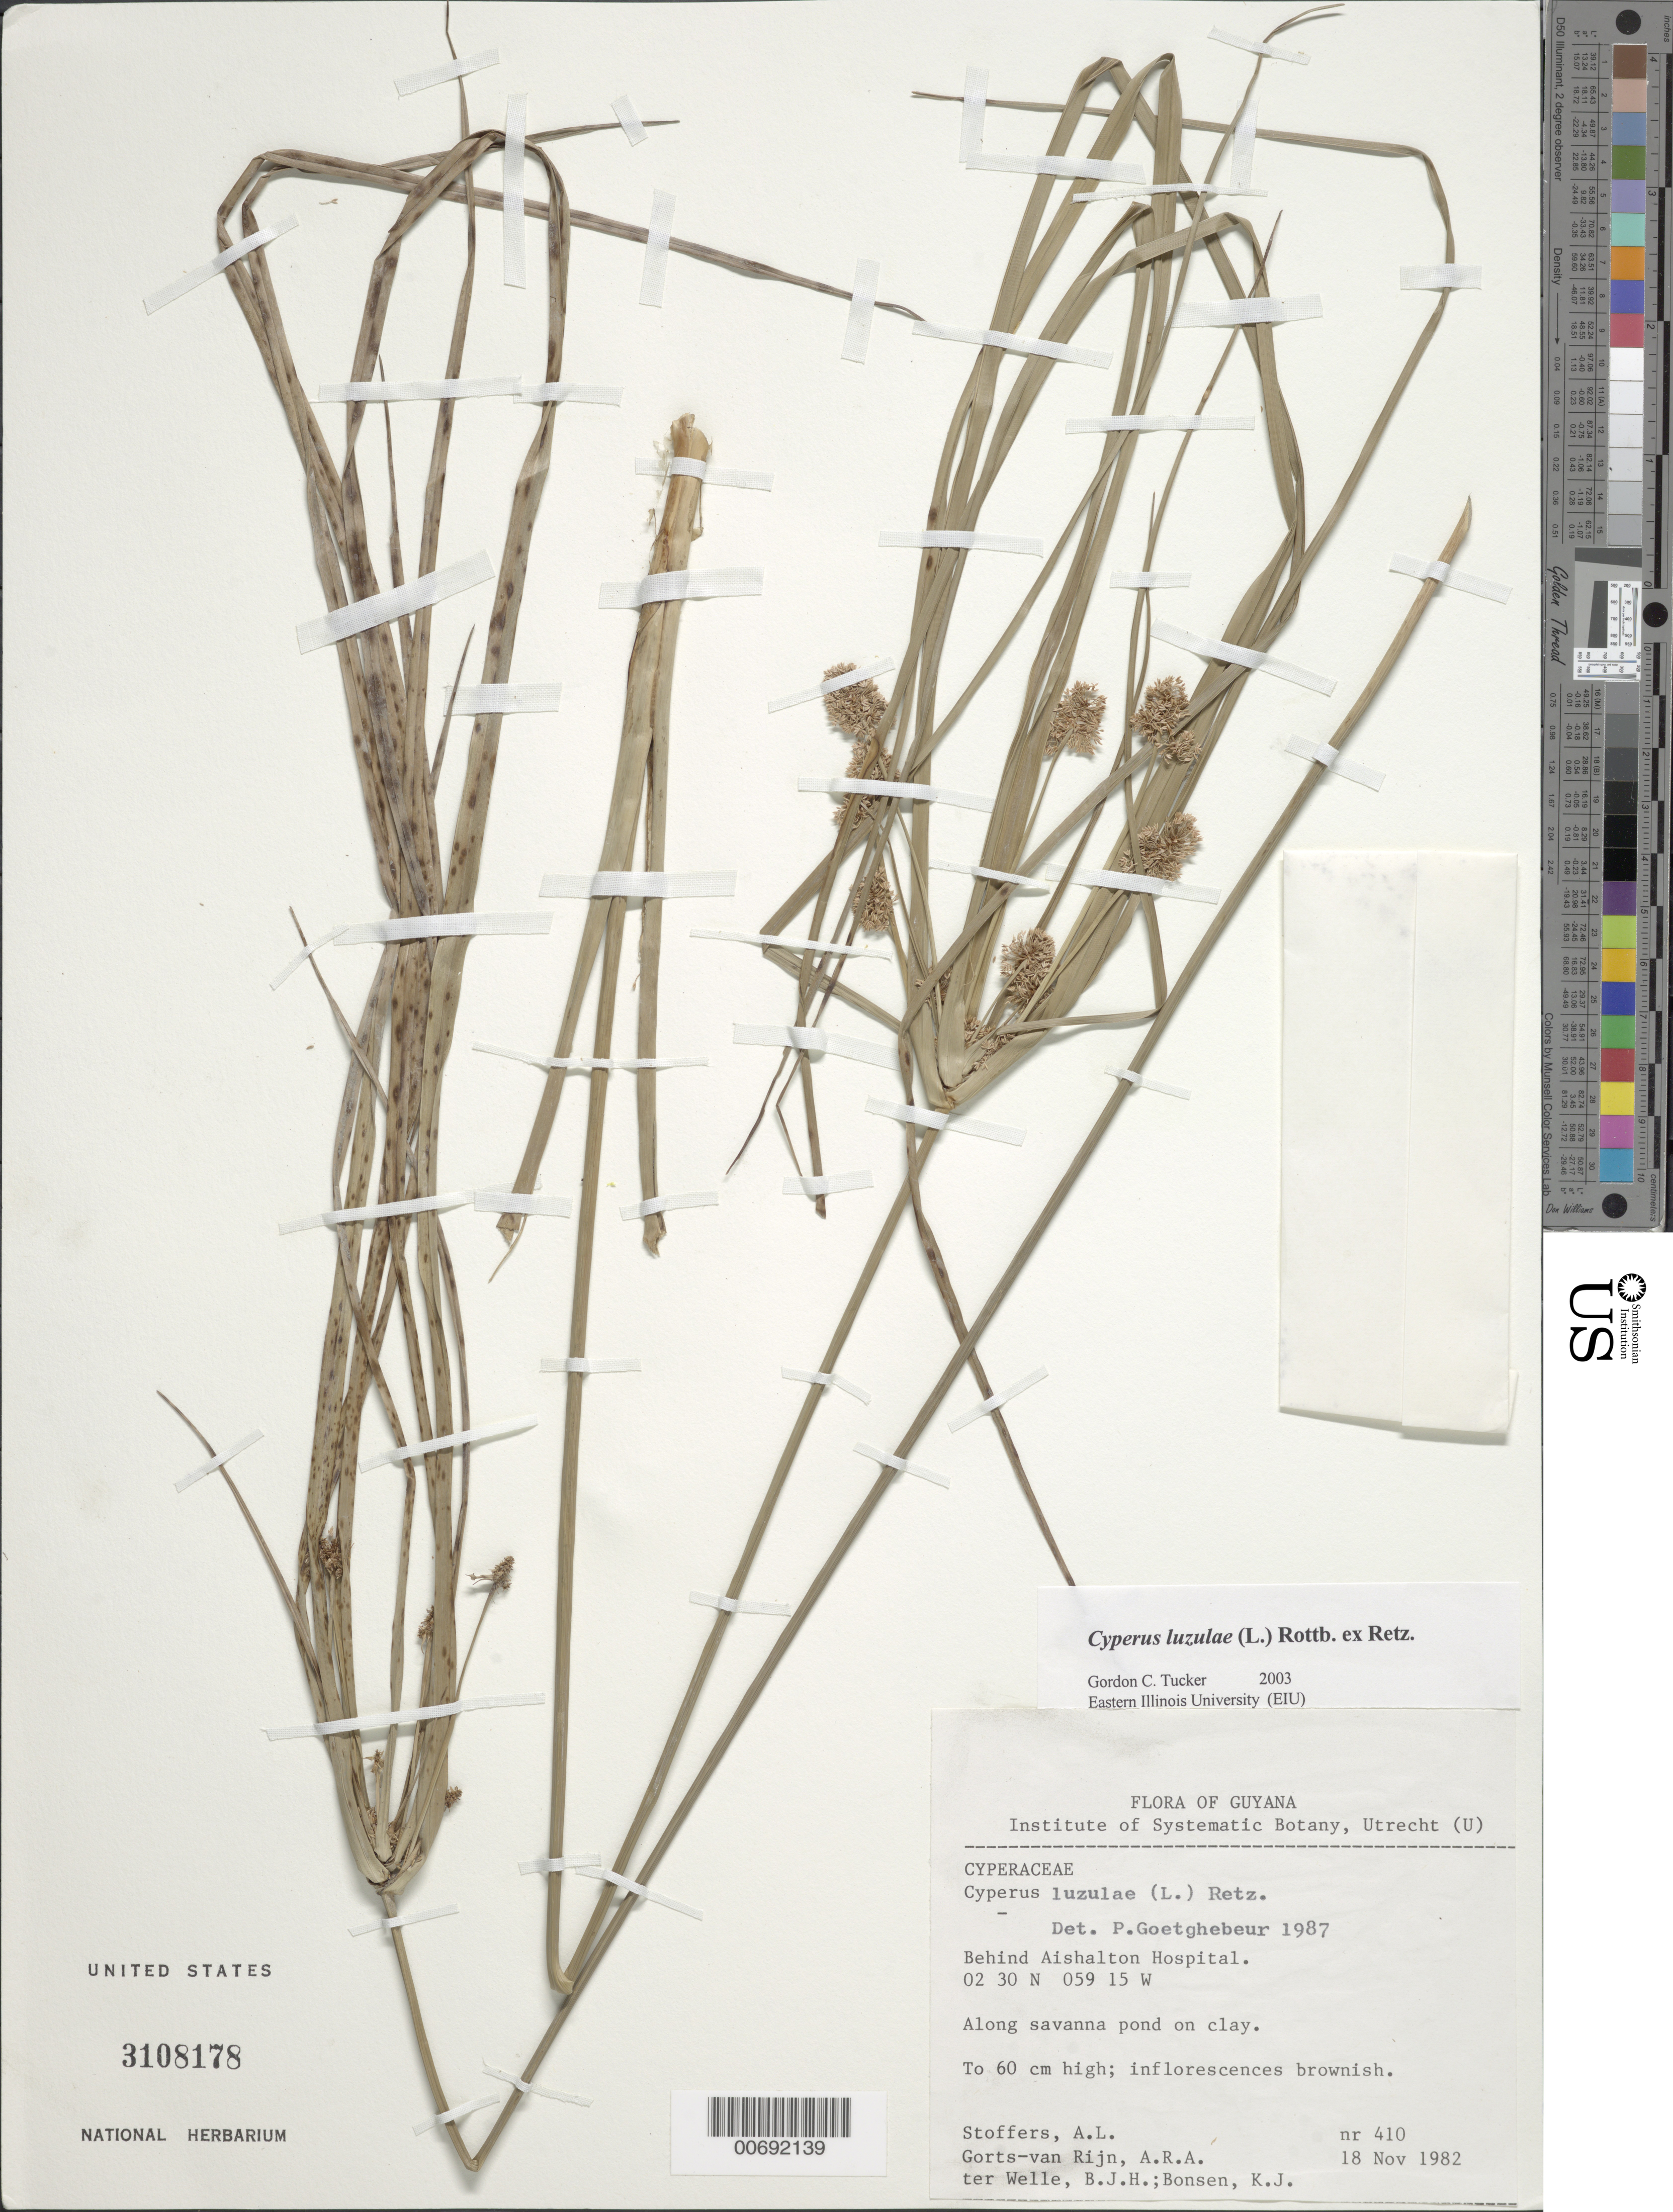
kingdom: Plantae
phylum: Tracheophyta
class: Liliopsida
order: Poales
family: Cyperaceae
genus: Cyperus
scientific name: Cyperus luzulae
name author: (L.) Rottb. ex Retz.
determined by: Tucker, G. C.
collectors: A. Stoffers, A. .R. A. Görts-van Rijn, B. Welle & K. Bonsen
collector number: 410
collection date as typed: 18-Nov-82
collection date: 1982-11-18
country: Guyana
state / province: U. Takutu-U. Essequibo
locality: Aishalton Hospital, behind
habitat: Along savanna pond on clay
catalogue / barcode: US 3108178